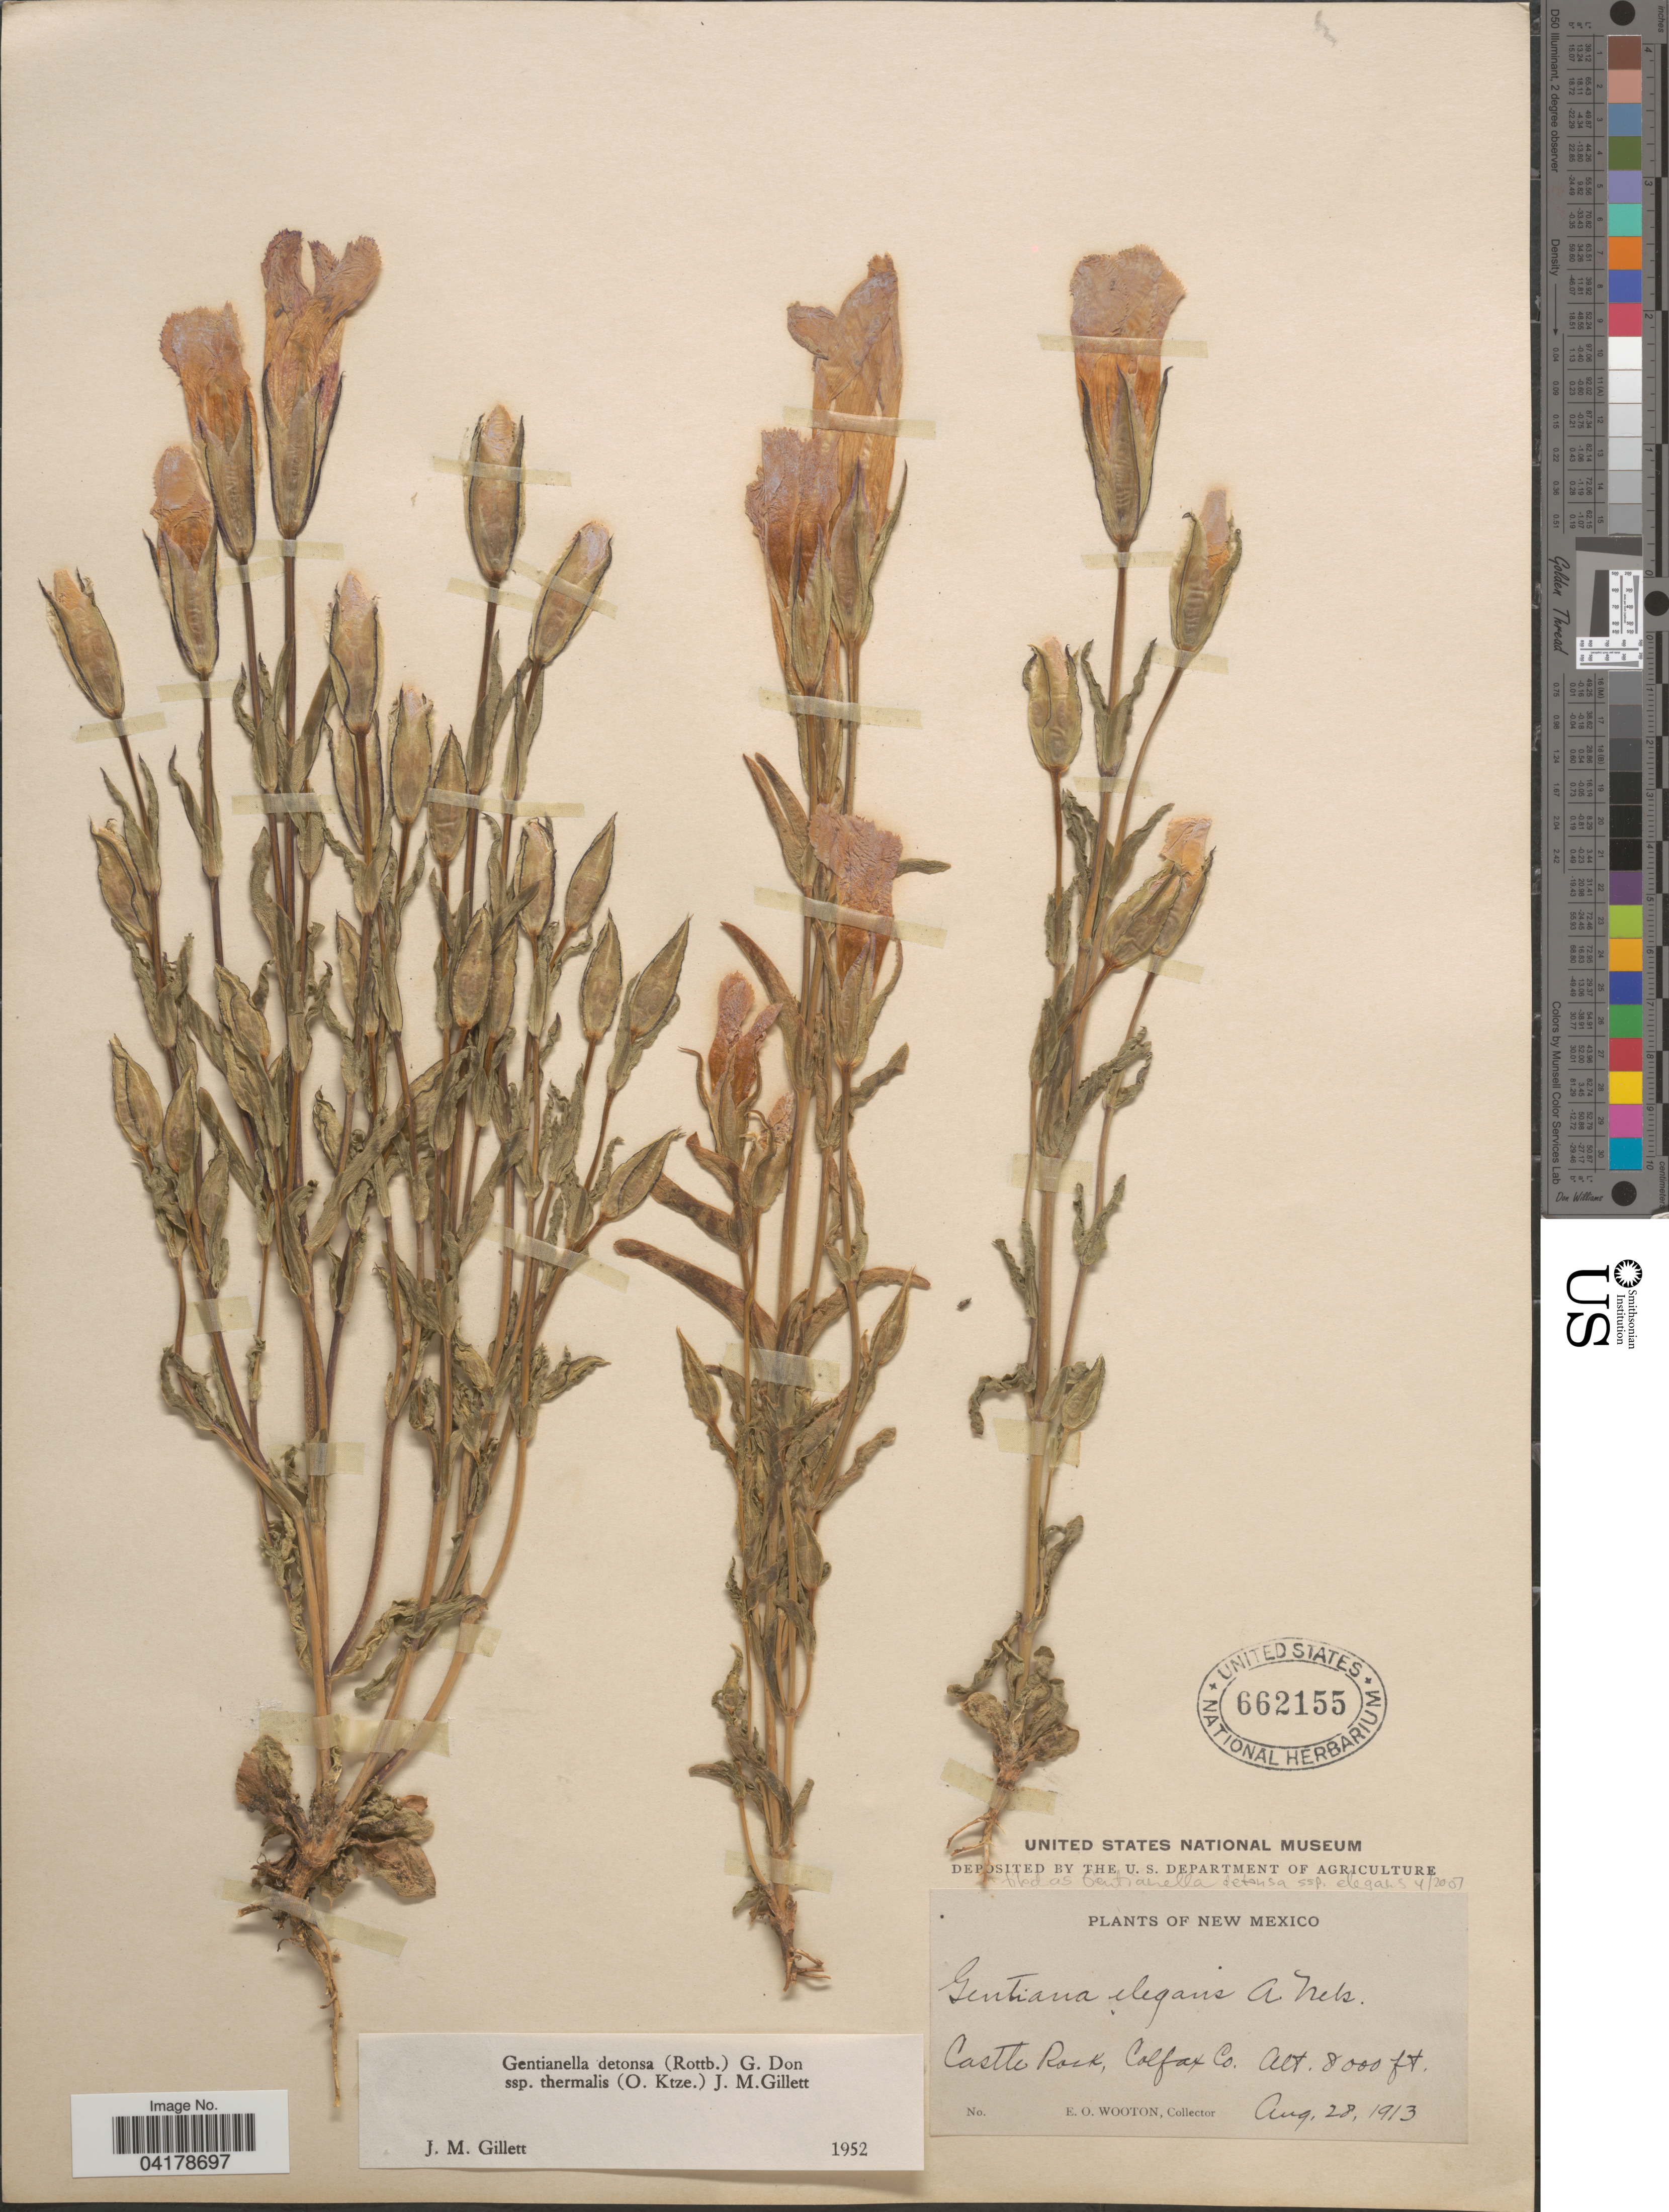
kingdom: Plantae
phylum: Tracheophyta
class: Magnoliopsida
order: Gentianales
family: Gentianaceae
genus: Gentianella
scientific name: Gentianella detonsa subsp. thermalis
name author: (Kuntze) J.M. Gillett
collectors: E. O. Wooton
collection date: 1913-08-28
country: United States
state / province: New Mexico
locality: Castle Rock, Colfax Co.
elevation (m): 2438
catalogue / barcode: US 662155